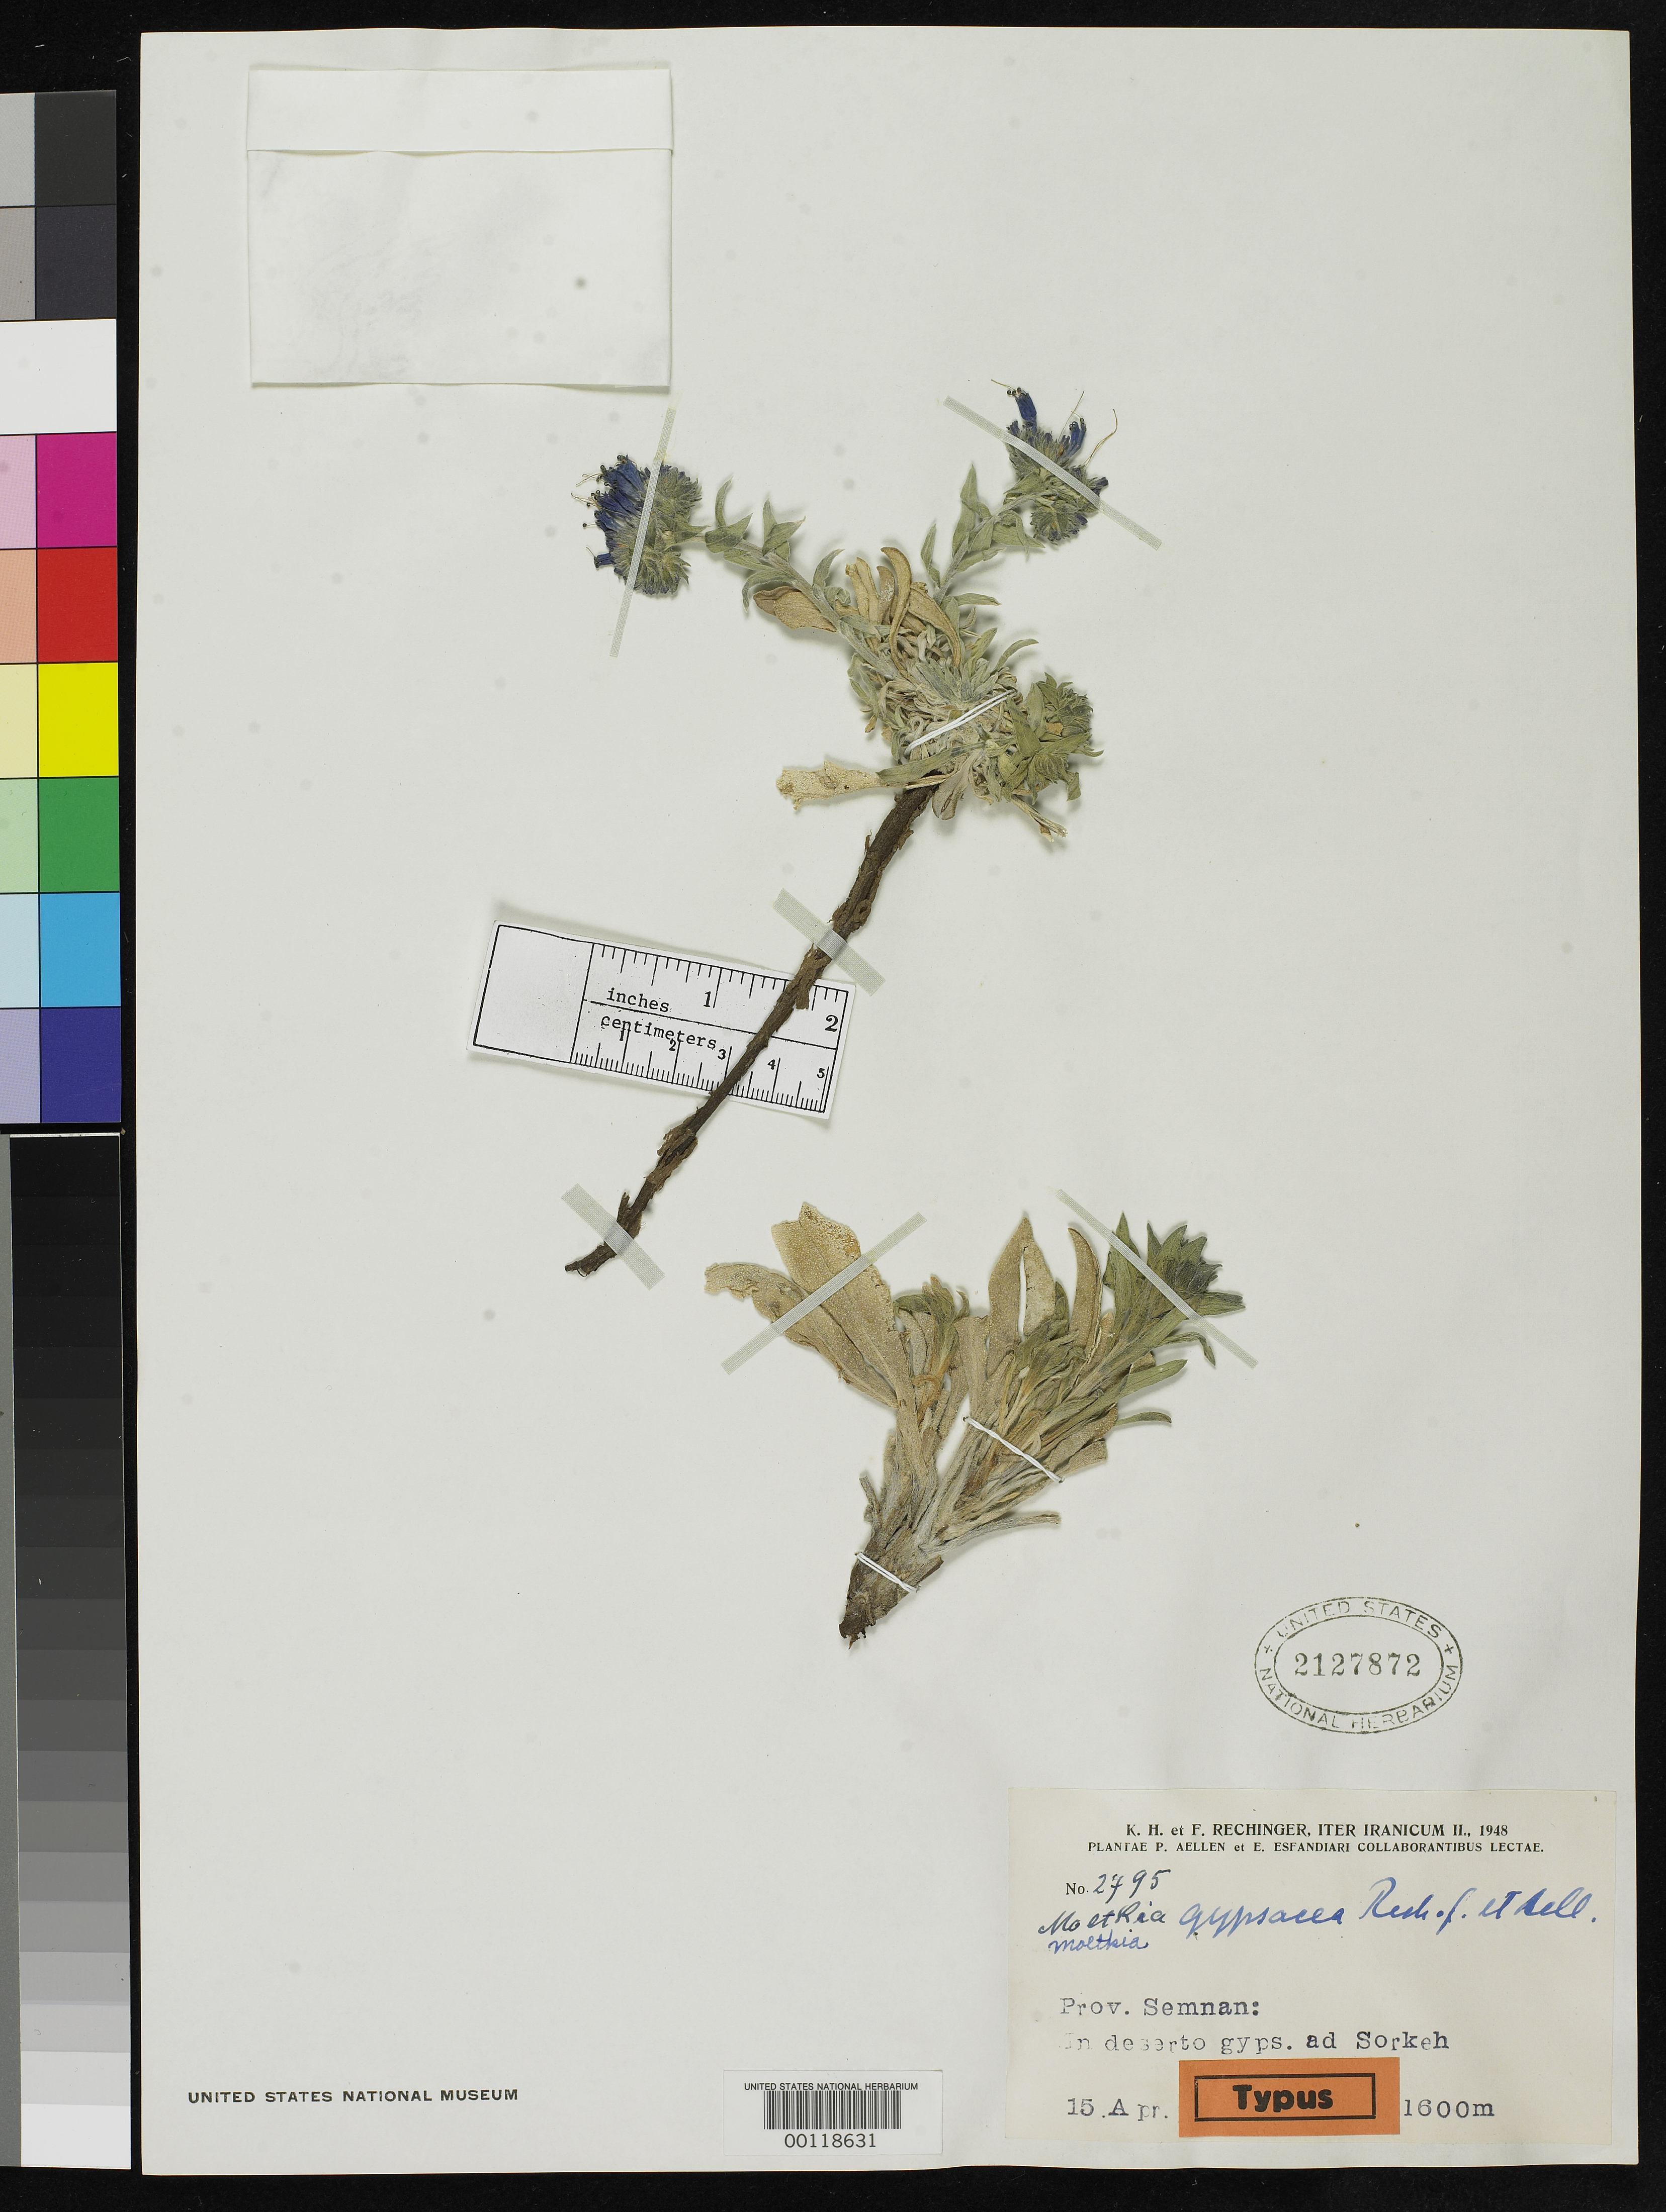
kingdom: Plantae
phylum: Tracheophyta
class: Magnoliopsida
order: Boraginales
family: Boraginaceae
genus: Moltkia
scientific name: Moltkia gypsacea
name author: Rech. f. & Aellen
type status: Isotype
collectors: K. H. Rechinger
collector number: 2795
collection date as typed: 15 Apr 1948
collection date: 1948-04-15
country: Iran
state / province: Semnan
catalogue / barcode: US 2127872